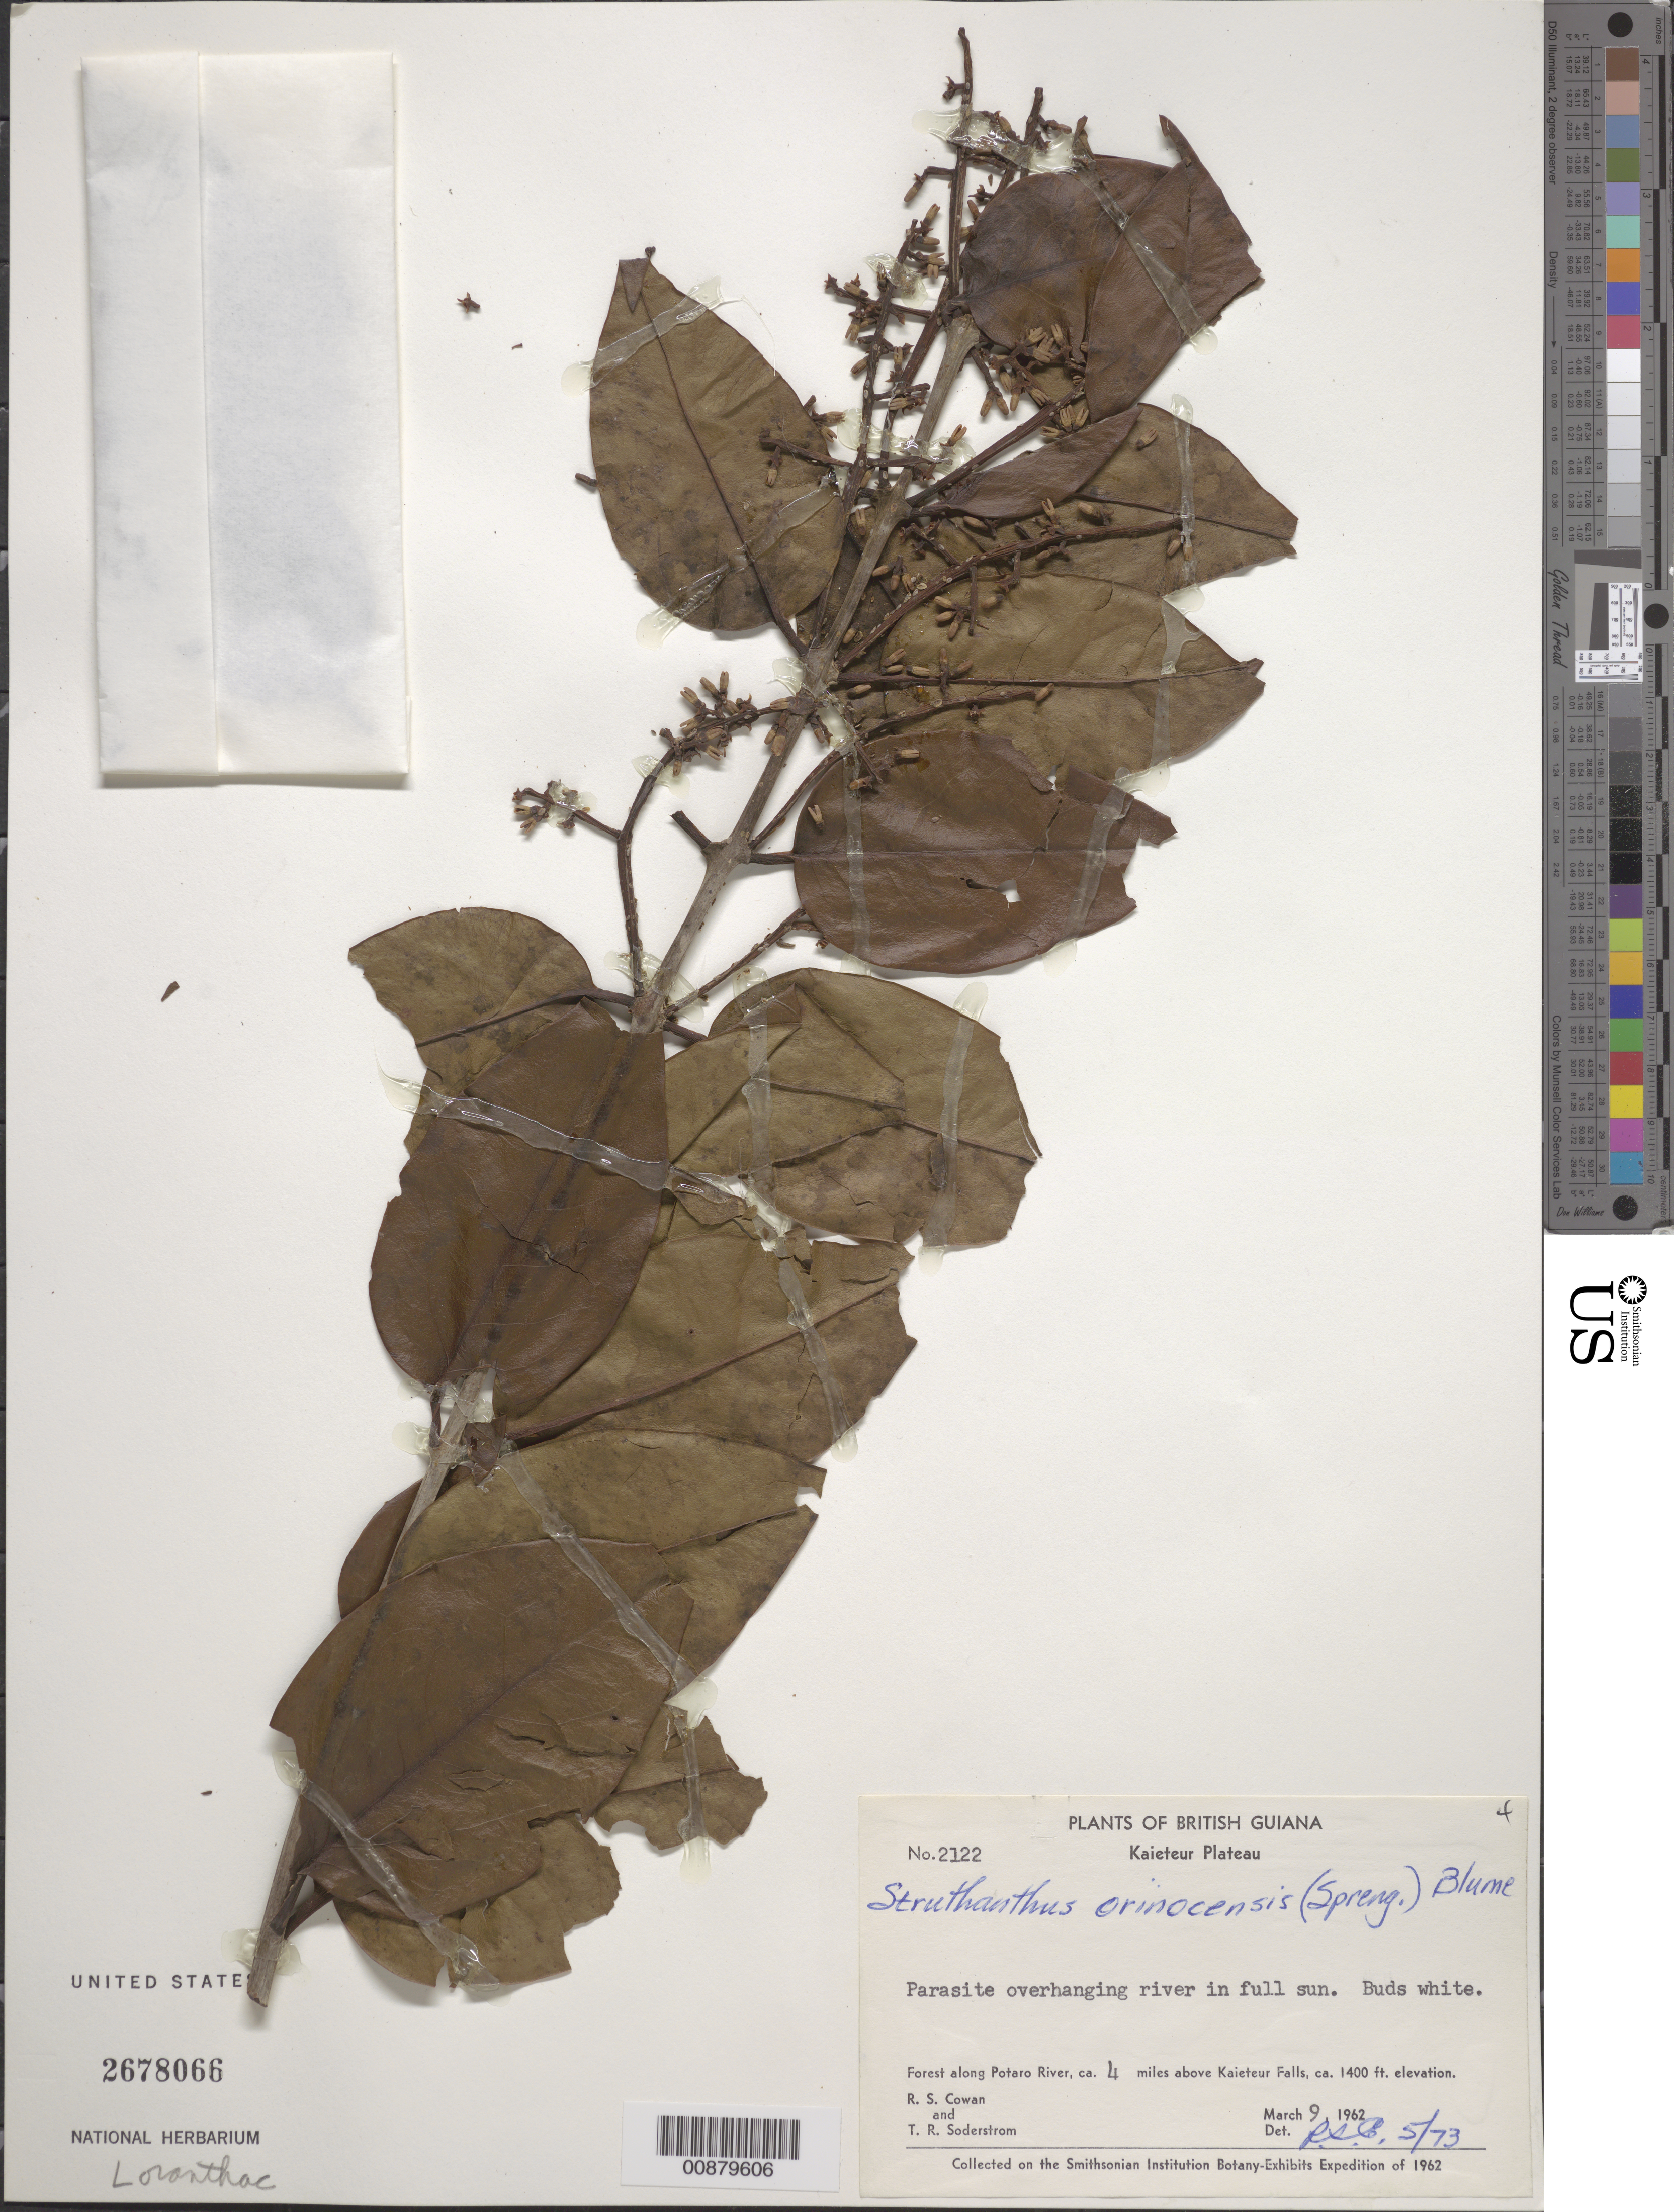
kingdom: Plantae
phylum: Tracheophyta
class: Magnoliopsida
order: Santalales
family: Loranthaceae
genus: Phthirusa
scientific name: Phthirusa orinocensis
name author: (Spreng.) Eichler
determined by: Cowan, R. S.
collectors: R. S. Cowan & T. R. Soderstrom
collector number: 2122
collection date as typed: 9-Mar-62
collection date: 1962-03-09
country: Guyana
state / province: Potaro-Siparuni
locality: Potaro River, ca. 4 mi. above Kaieteur Falls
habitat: Overhanging river in full sun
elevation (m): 427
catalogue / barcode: US 2678066